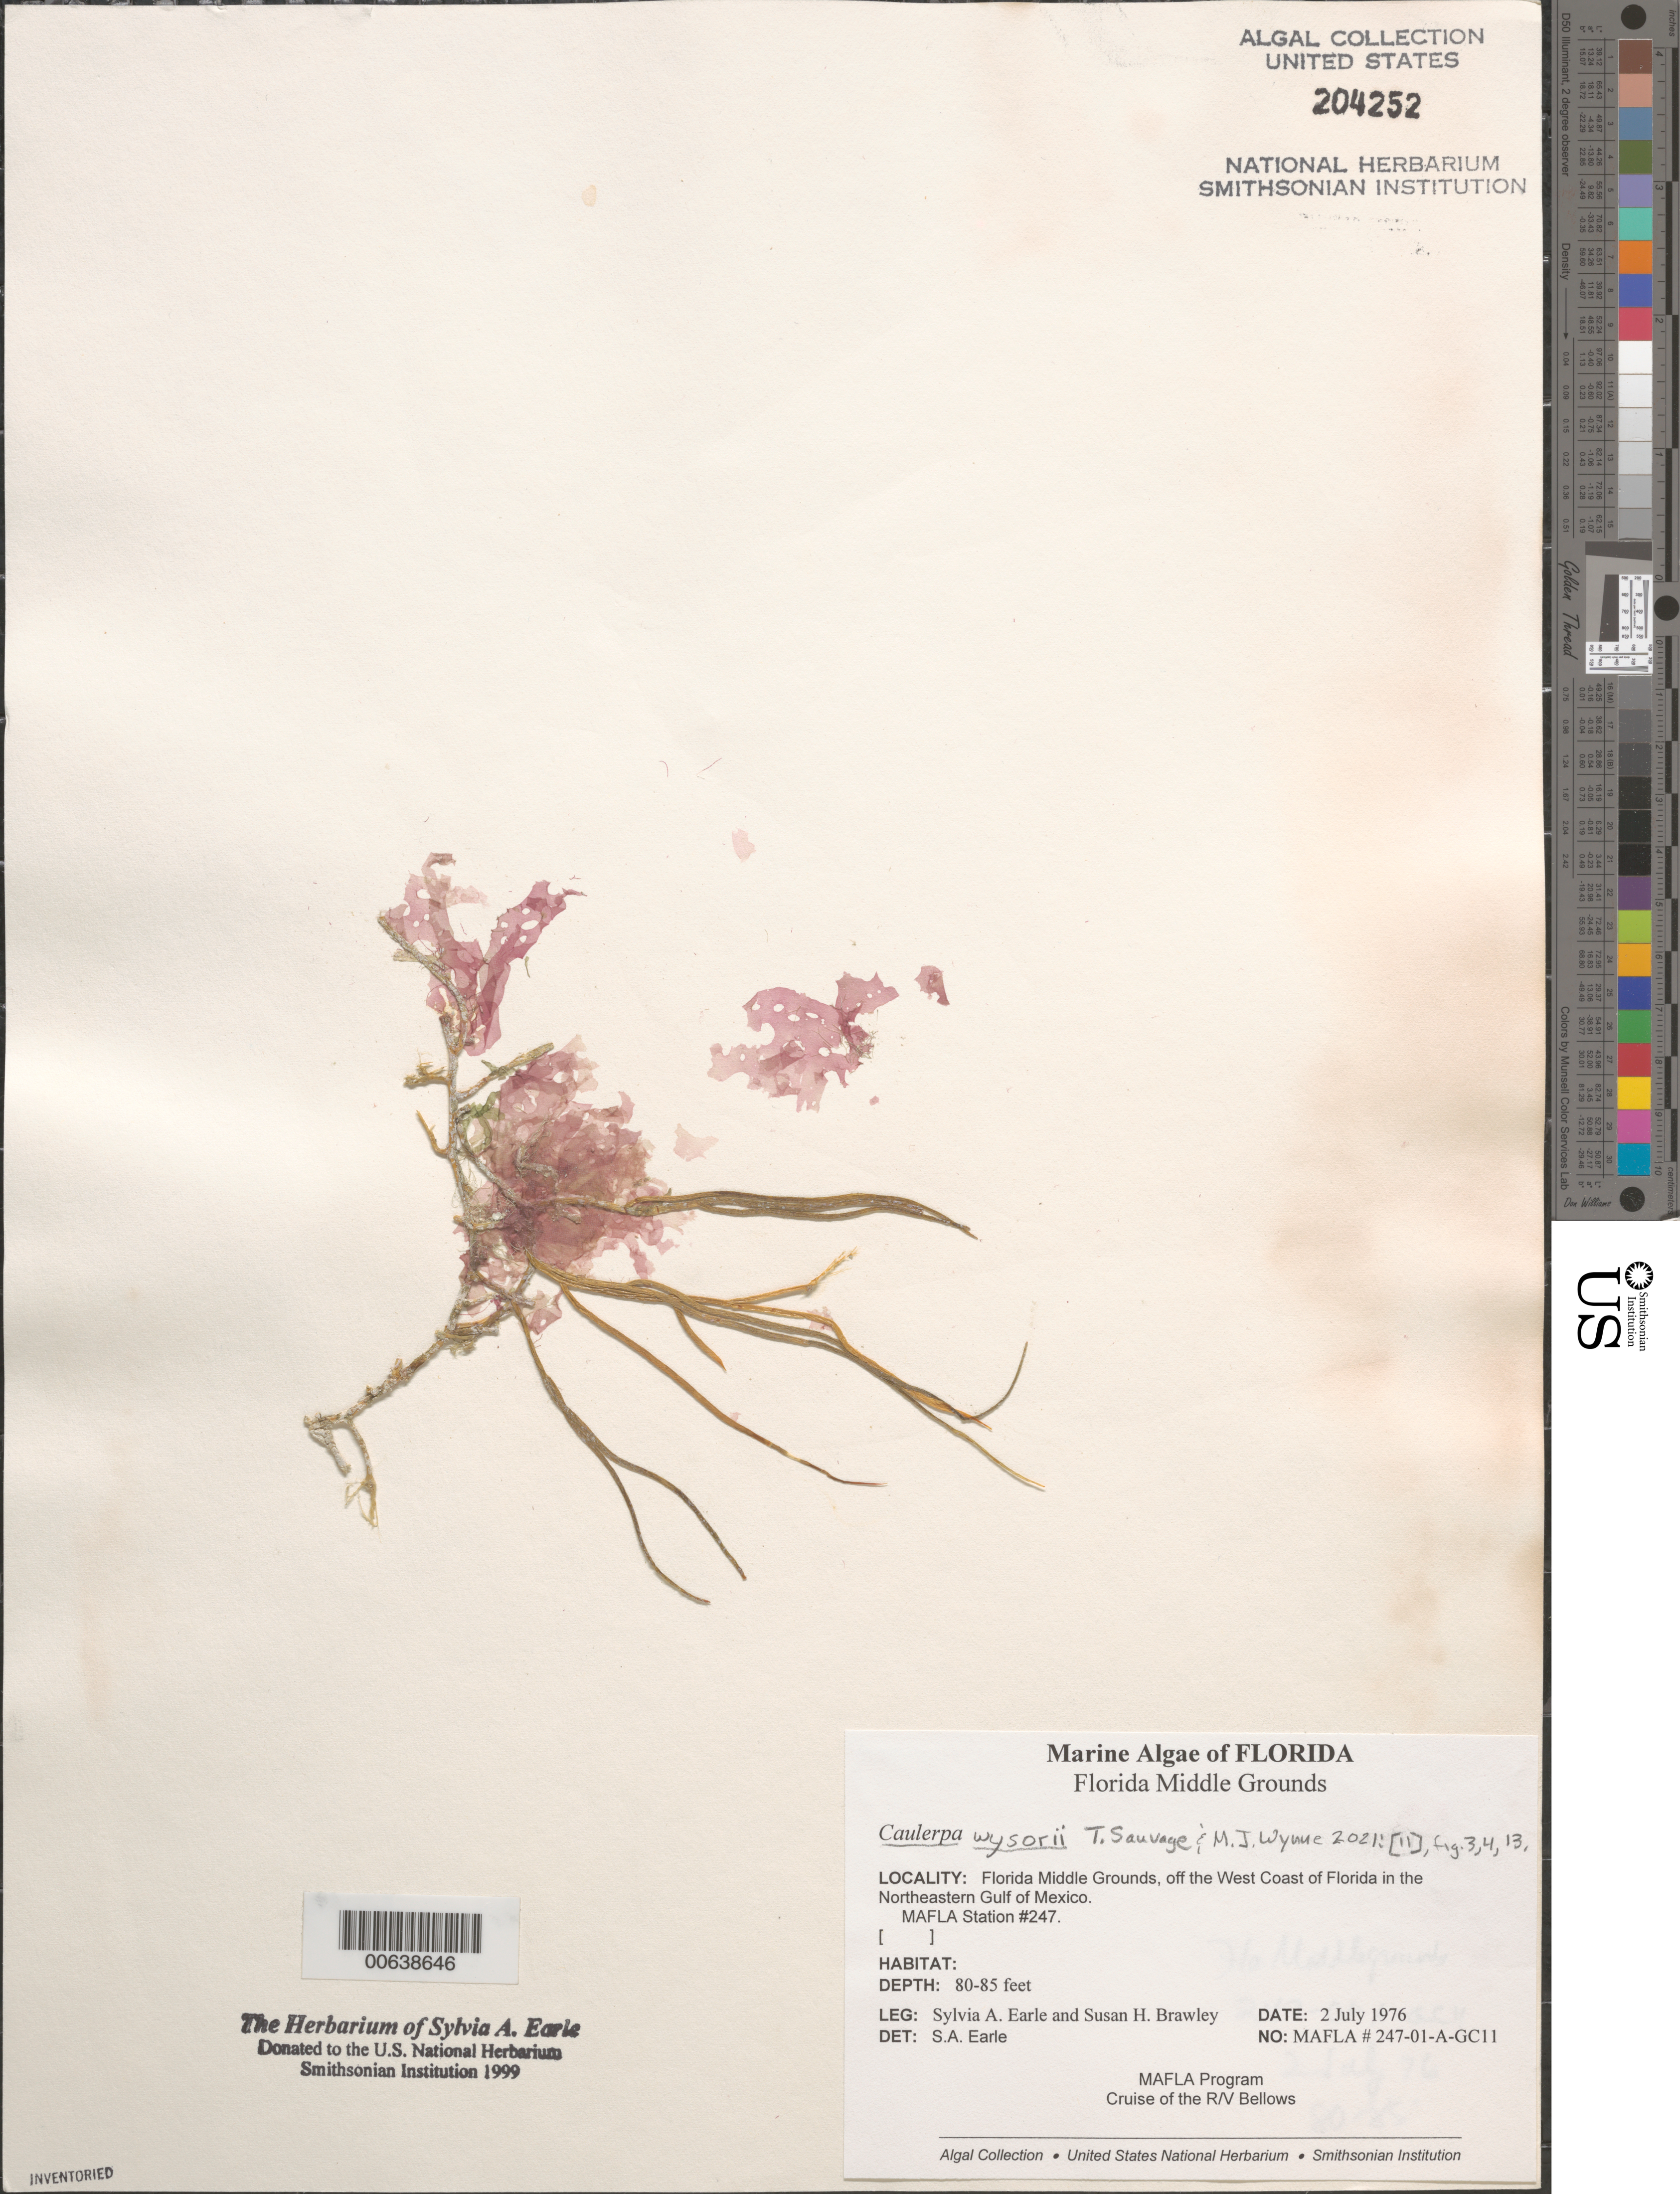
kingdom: Plantae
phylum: Chlorophyta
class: Ulvophyceae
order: Bryopsidales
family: Caulerpaceae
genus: Caulerpa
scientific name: Caulerpa wysorii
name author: Sauvage & M.J. Wynne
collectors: S. A. Earle & S. Brawley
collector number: Mafla 247-01-a-gc11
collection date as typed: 02 Jul 1976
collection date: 1976-07-02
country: United States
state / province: Florida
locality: Florida Middle Grounds, northeastern Gulf of Mexico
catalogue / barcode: US 204252